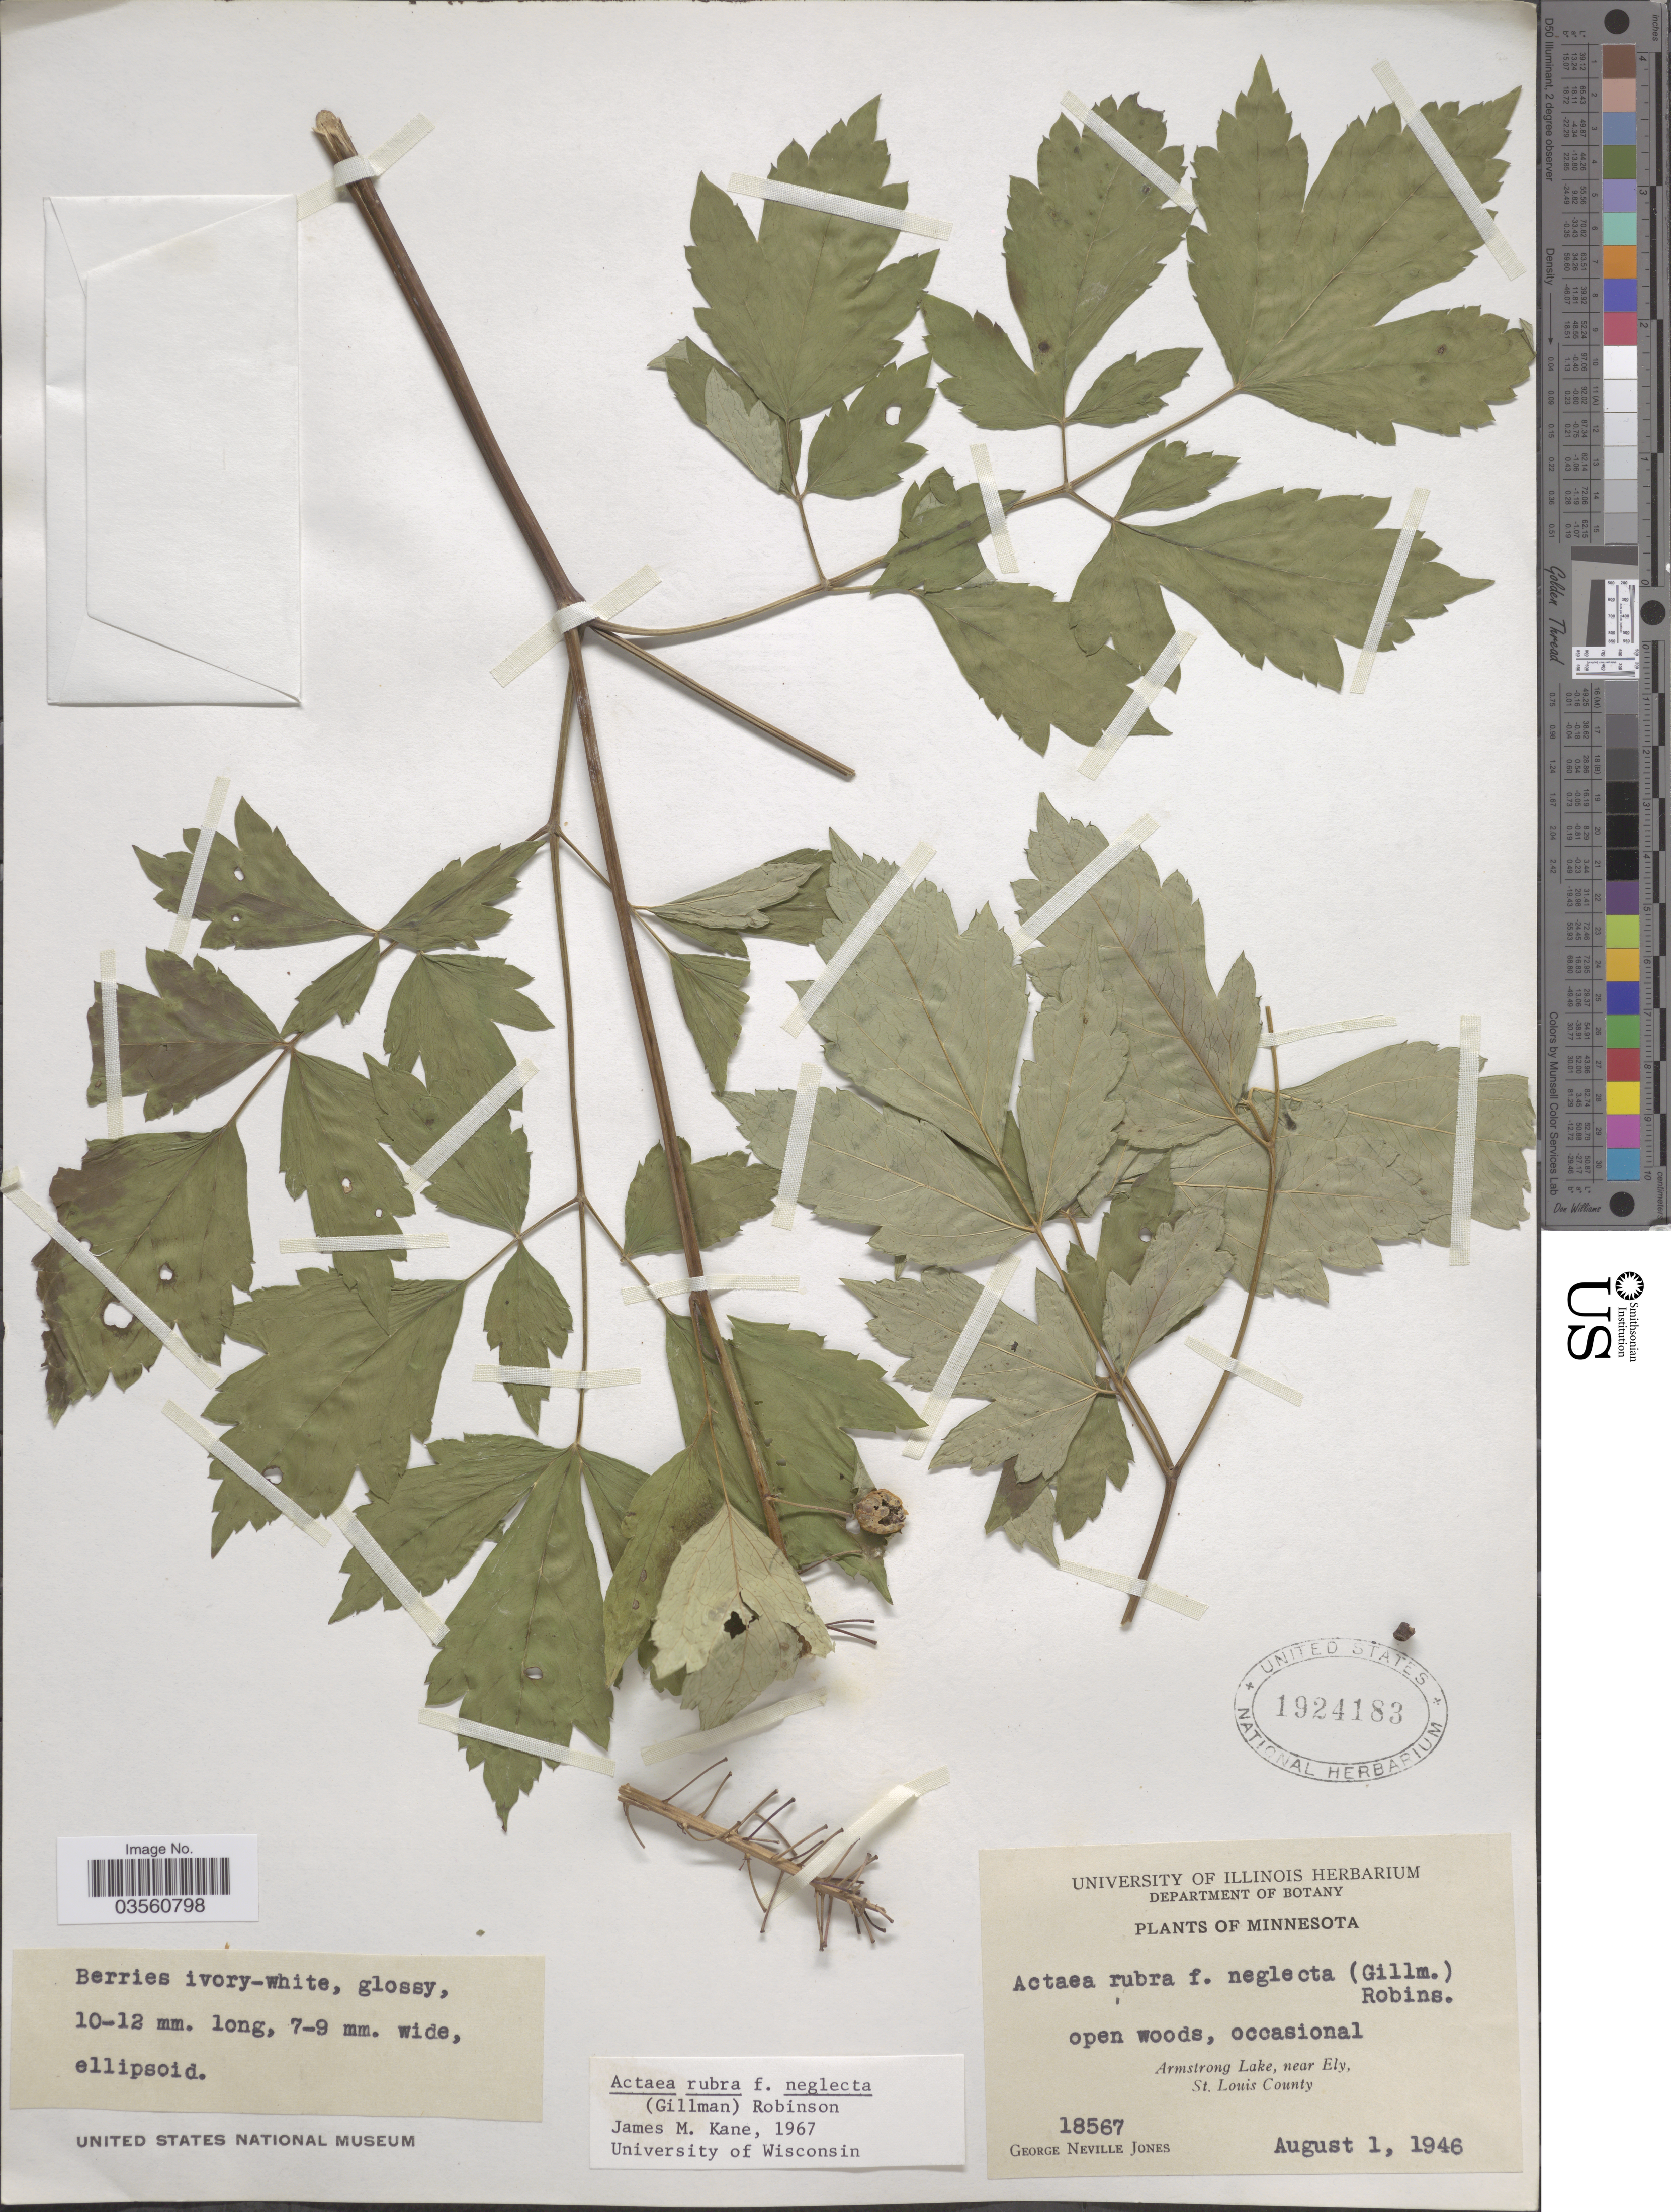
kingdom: Plantae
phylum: Tracheophyta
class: Magnoliopsida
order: Ranunculales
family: Ranunculaceae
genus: Actaea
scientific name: Actaea rubra f. neglecta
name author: (Gillman) B.L. Rob.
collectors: G. N. Jones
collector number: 18567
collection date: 1946-08-01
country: United States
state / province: Minnesota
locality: Armstrong Lake, near Ely, St. Louis County.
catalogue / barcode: US 1924183